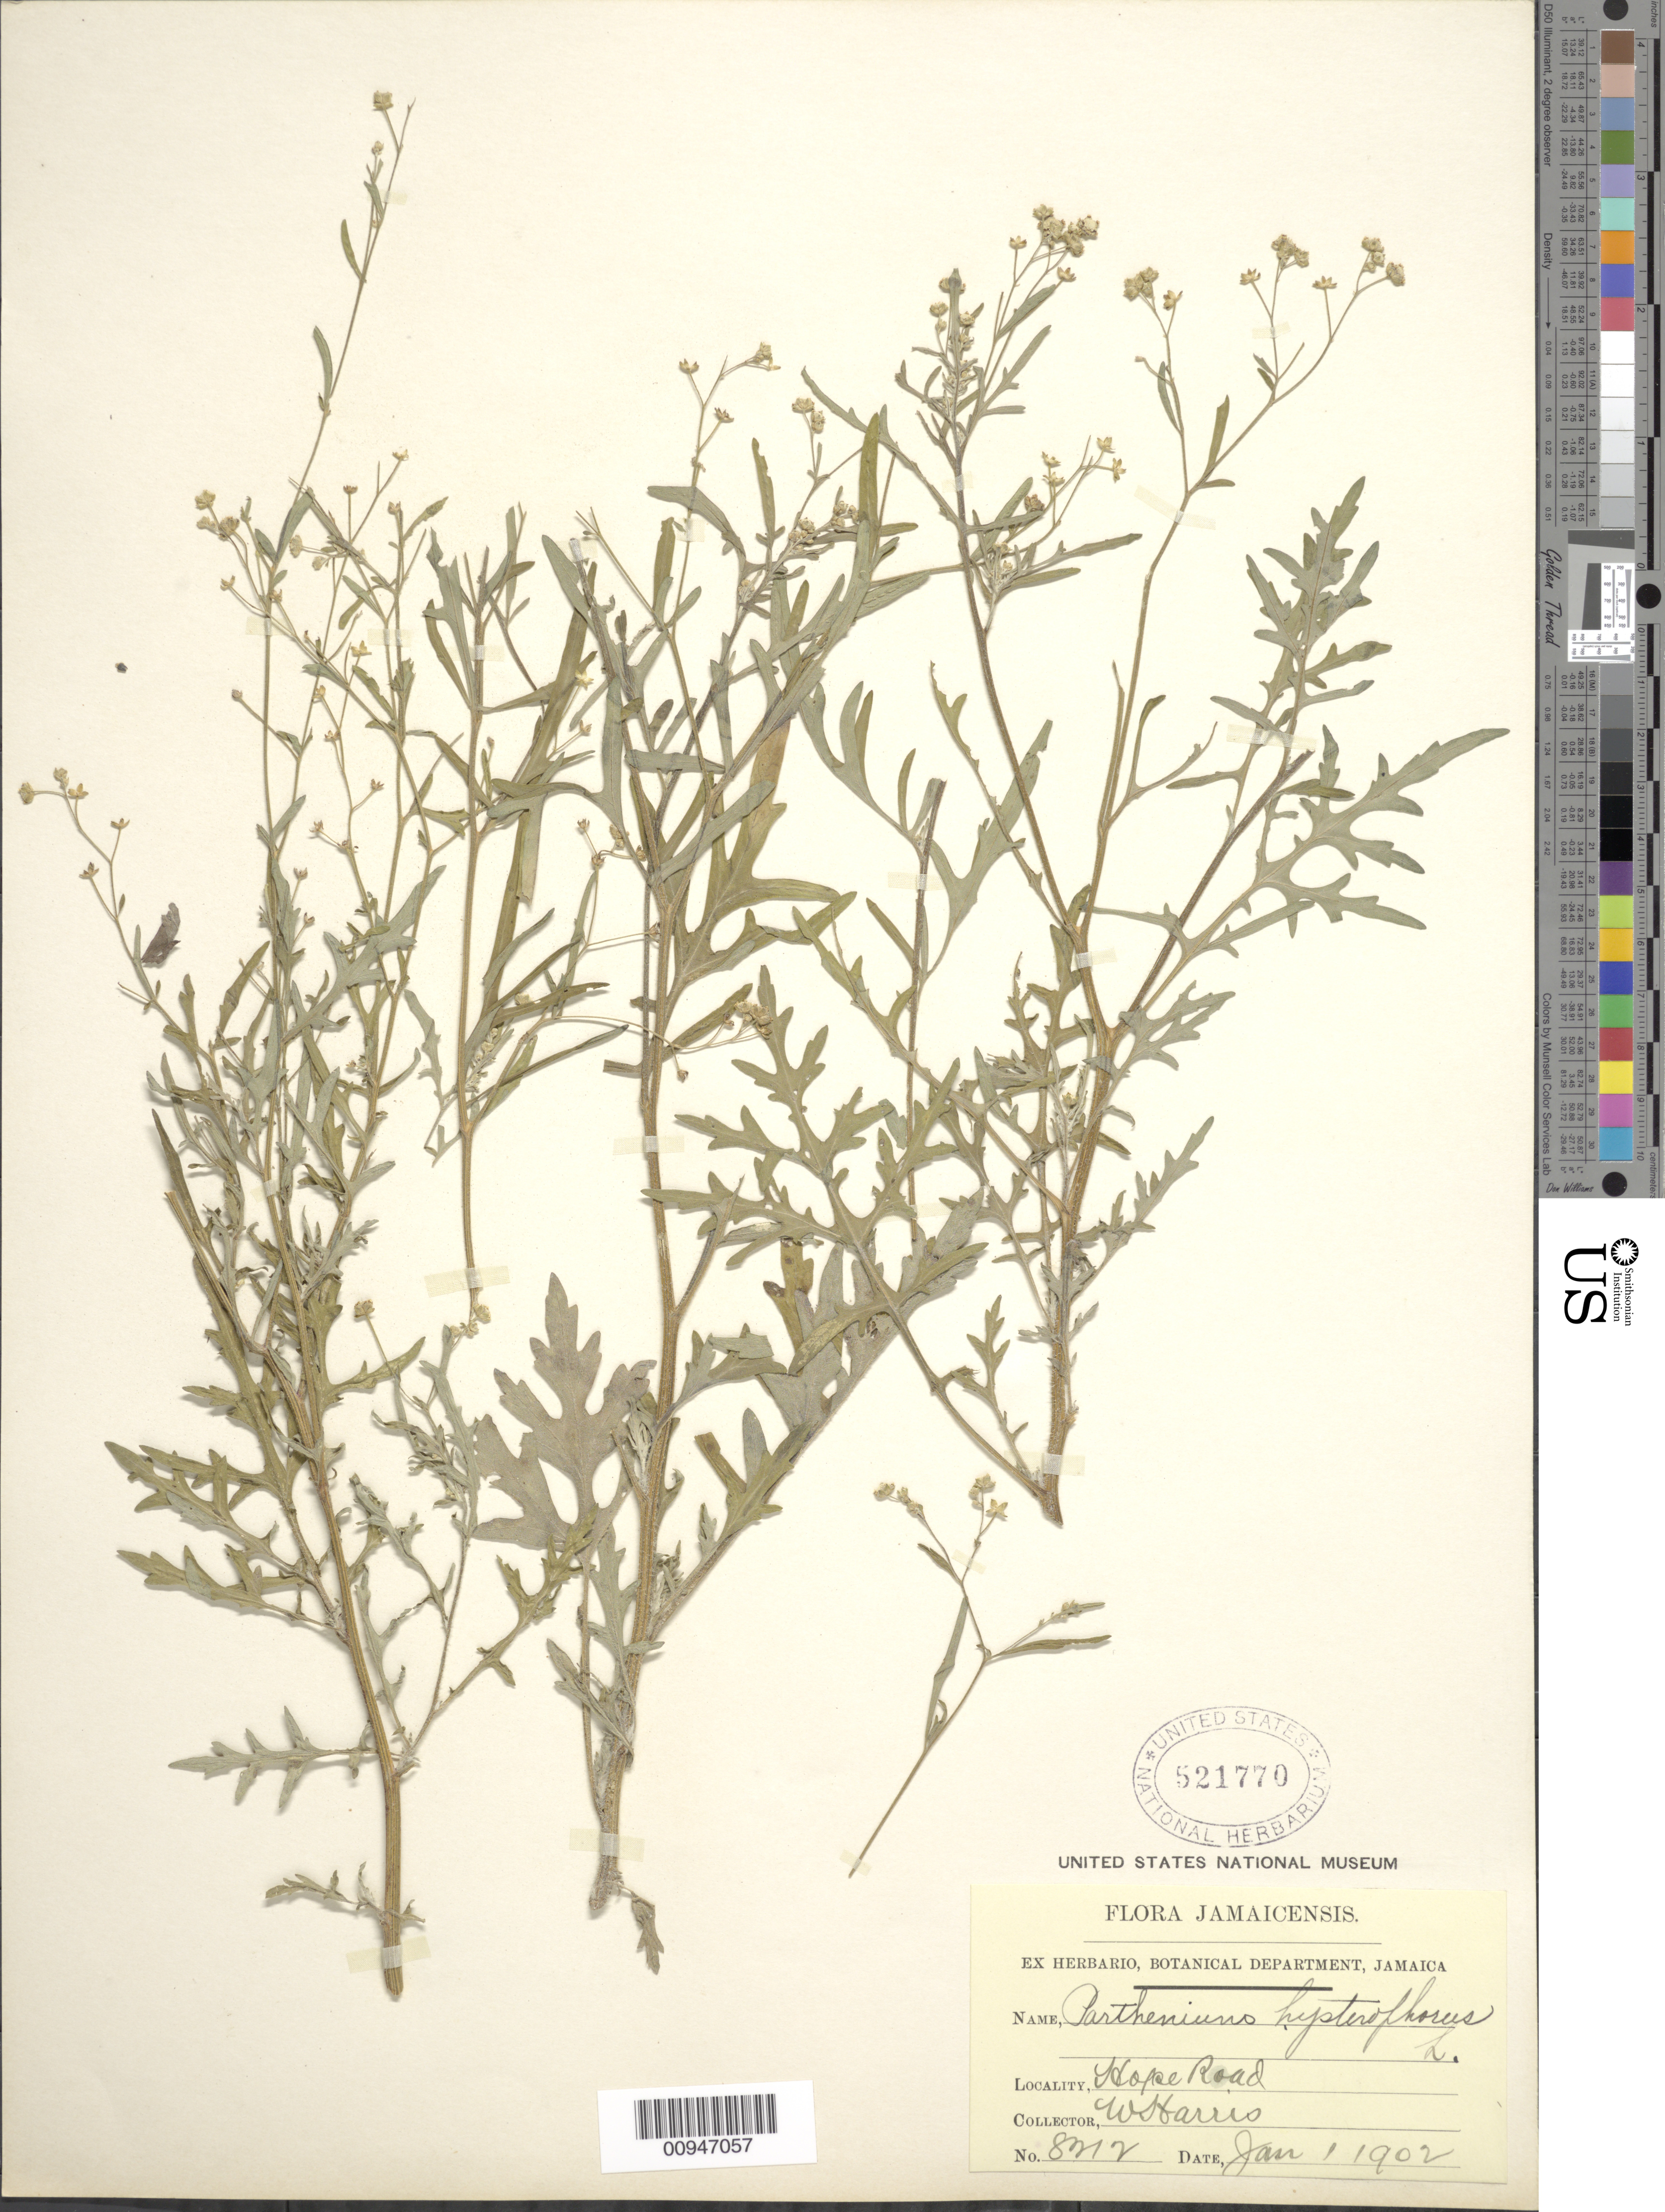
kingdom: Plantae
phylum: Tracheophyta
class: Magnoliopsida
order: Asterales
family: Asteraceae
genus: Parthenium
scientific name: Parthenium hysterophorus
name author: L.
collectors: W. H. Harris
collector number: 8212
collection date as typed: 01 Jan 1902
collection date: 1902-01-01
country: Jamaica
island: Jamaica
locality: Hope Road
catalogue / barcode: US 521770